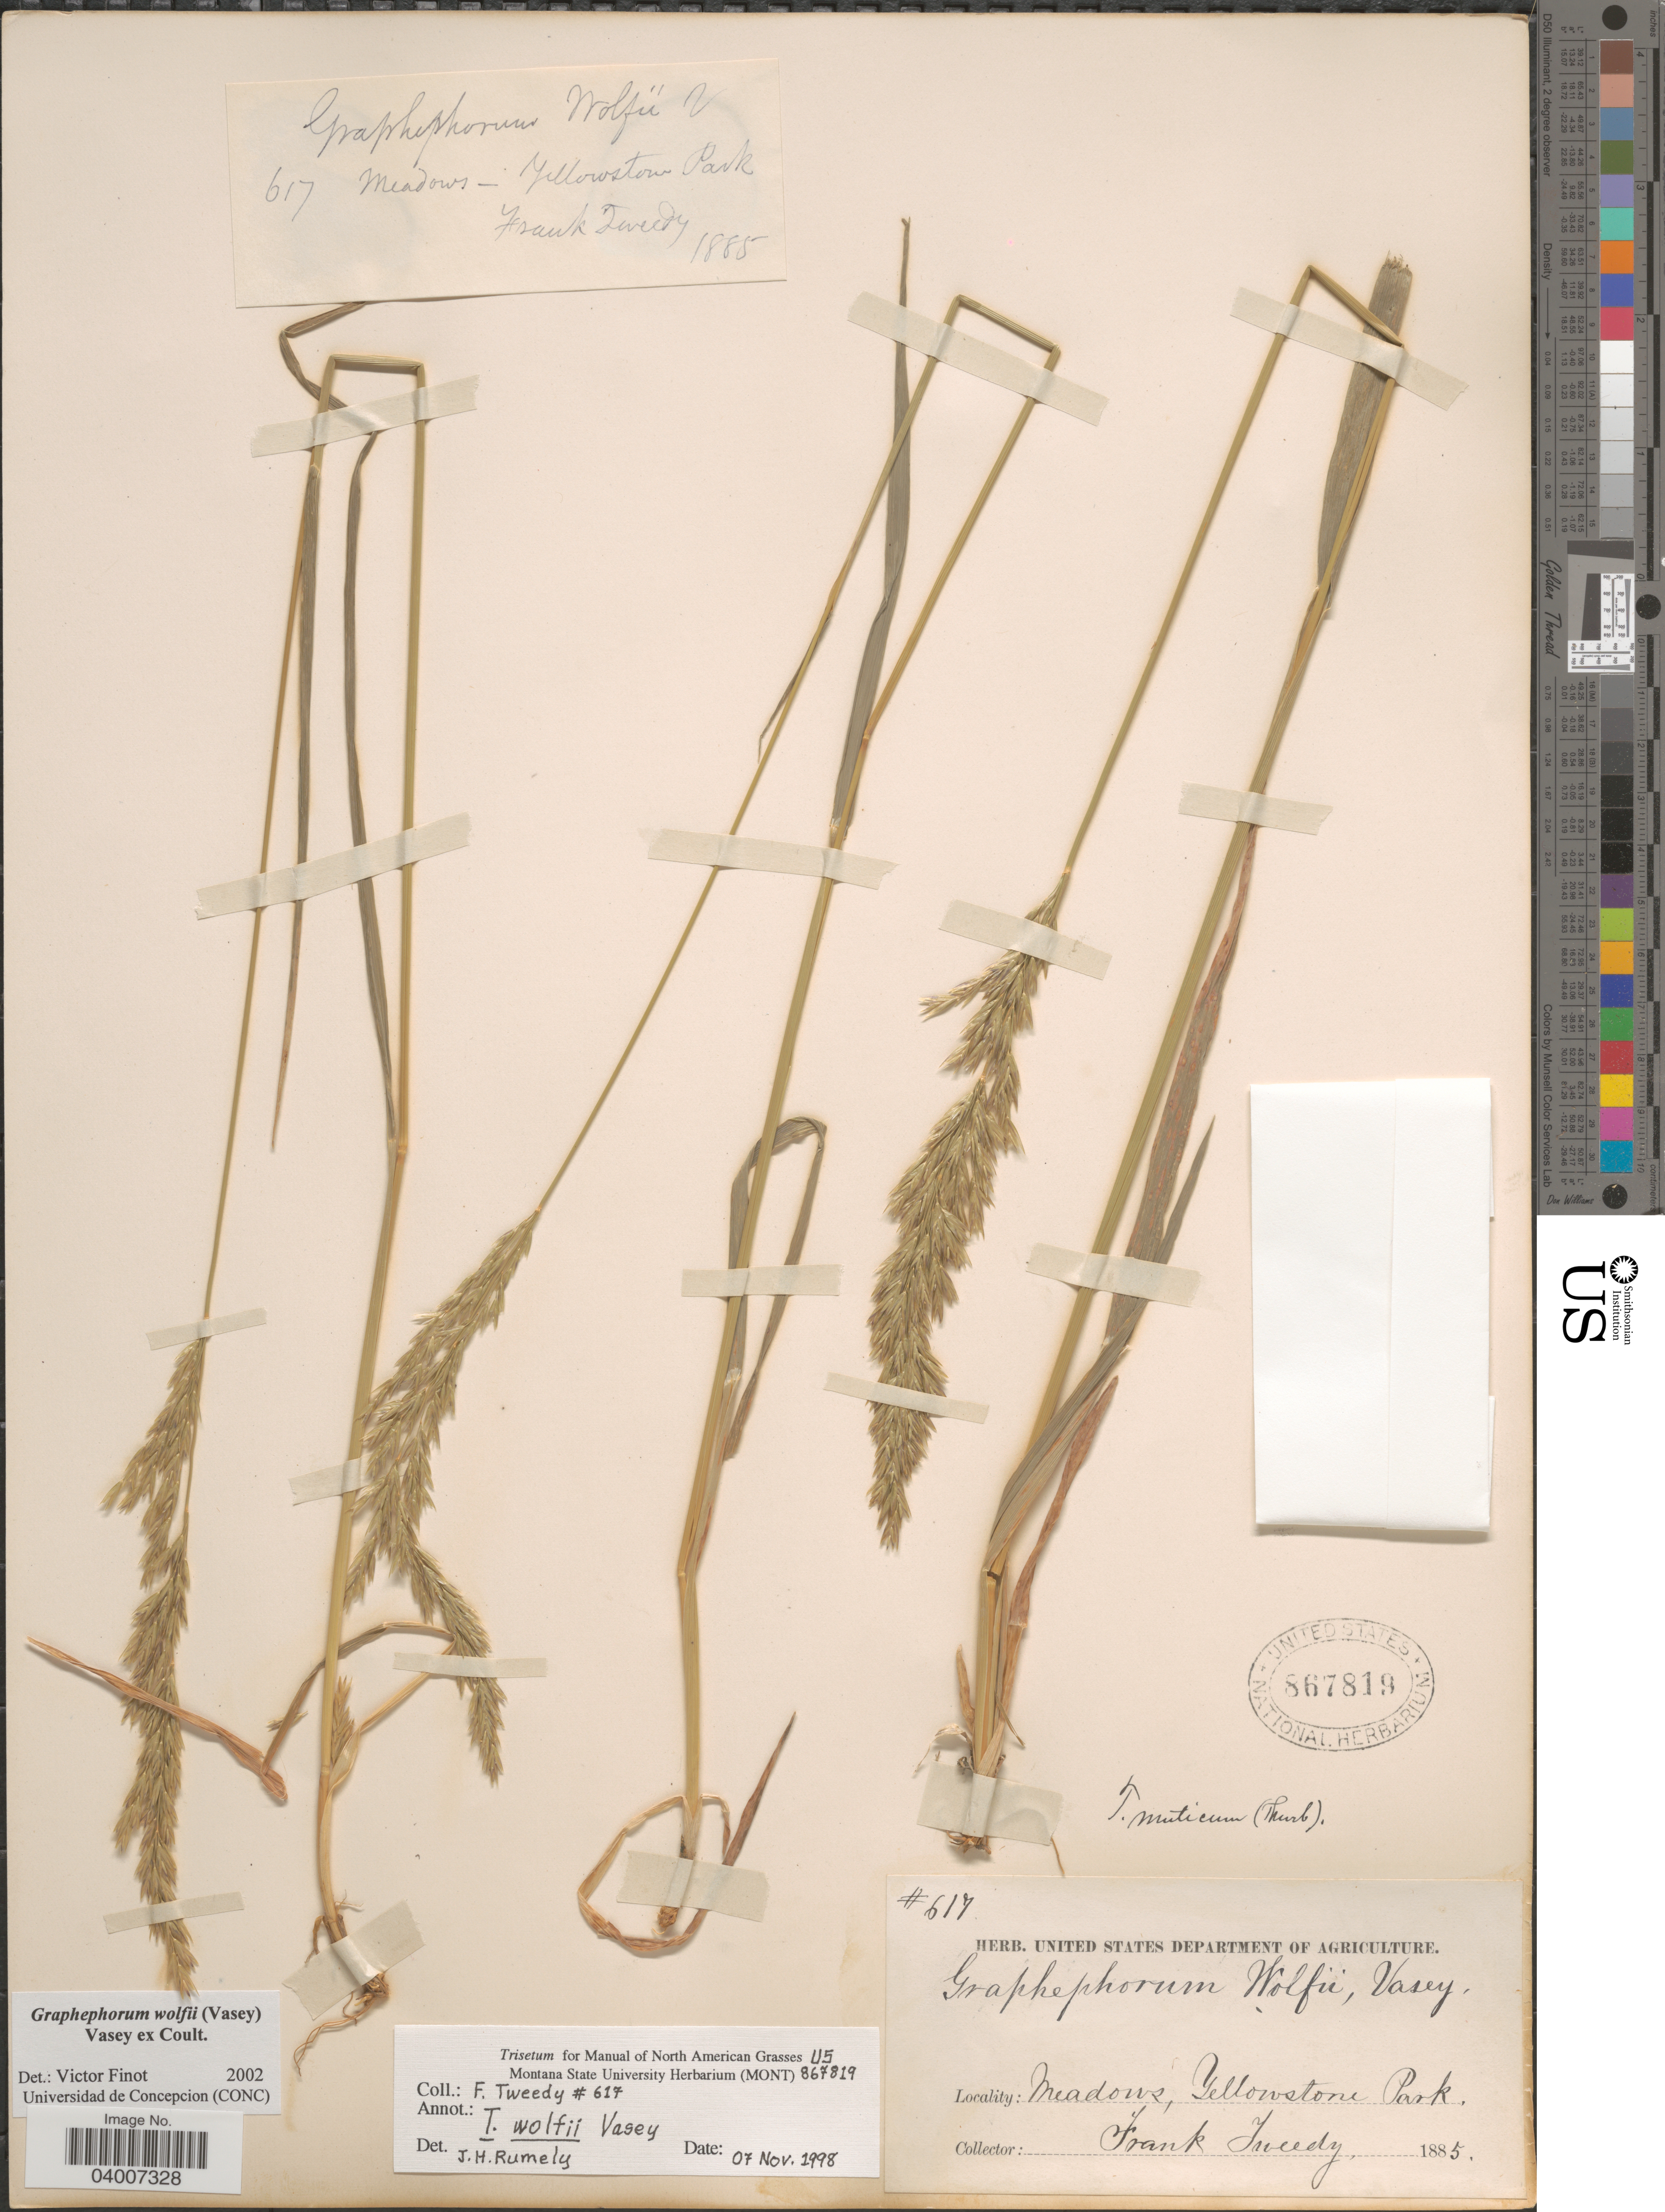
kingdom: Plantae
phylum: Tracheophyta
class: Liliopsida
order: Poales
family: Poaceae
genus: Graphephorum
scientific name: Graphephorum wolfii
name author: (E. Fourn.) Vasey ex Coult.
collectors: F. Tweedy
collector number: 617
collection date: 1885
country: United States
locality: Meadows, Yellowstone Park.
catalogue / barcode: US 867819